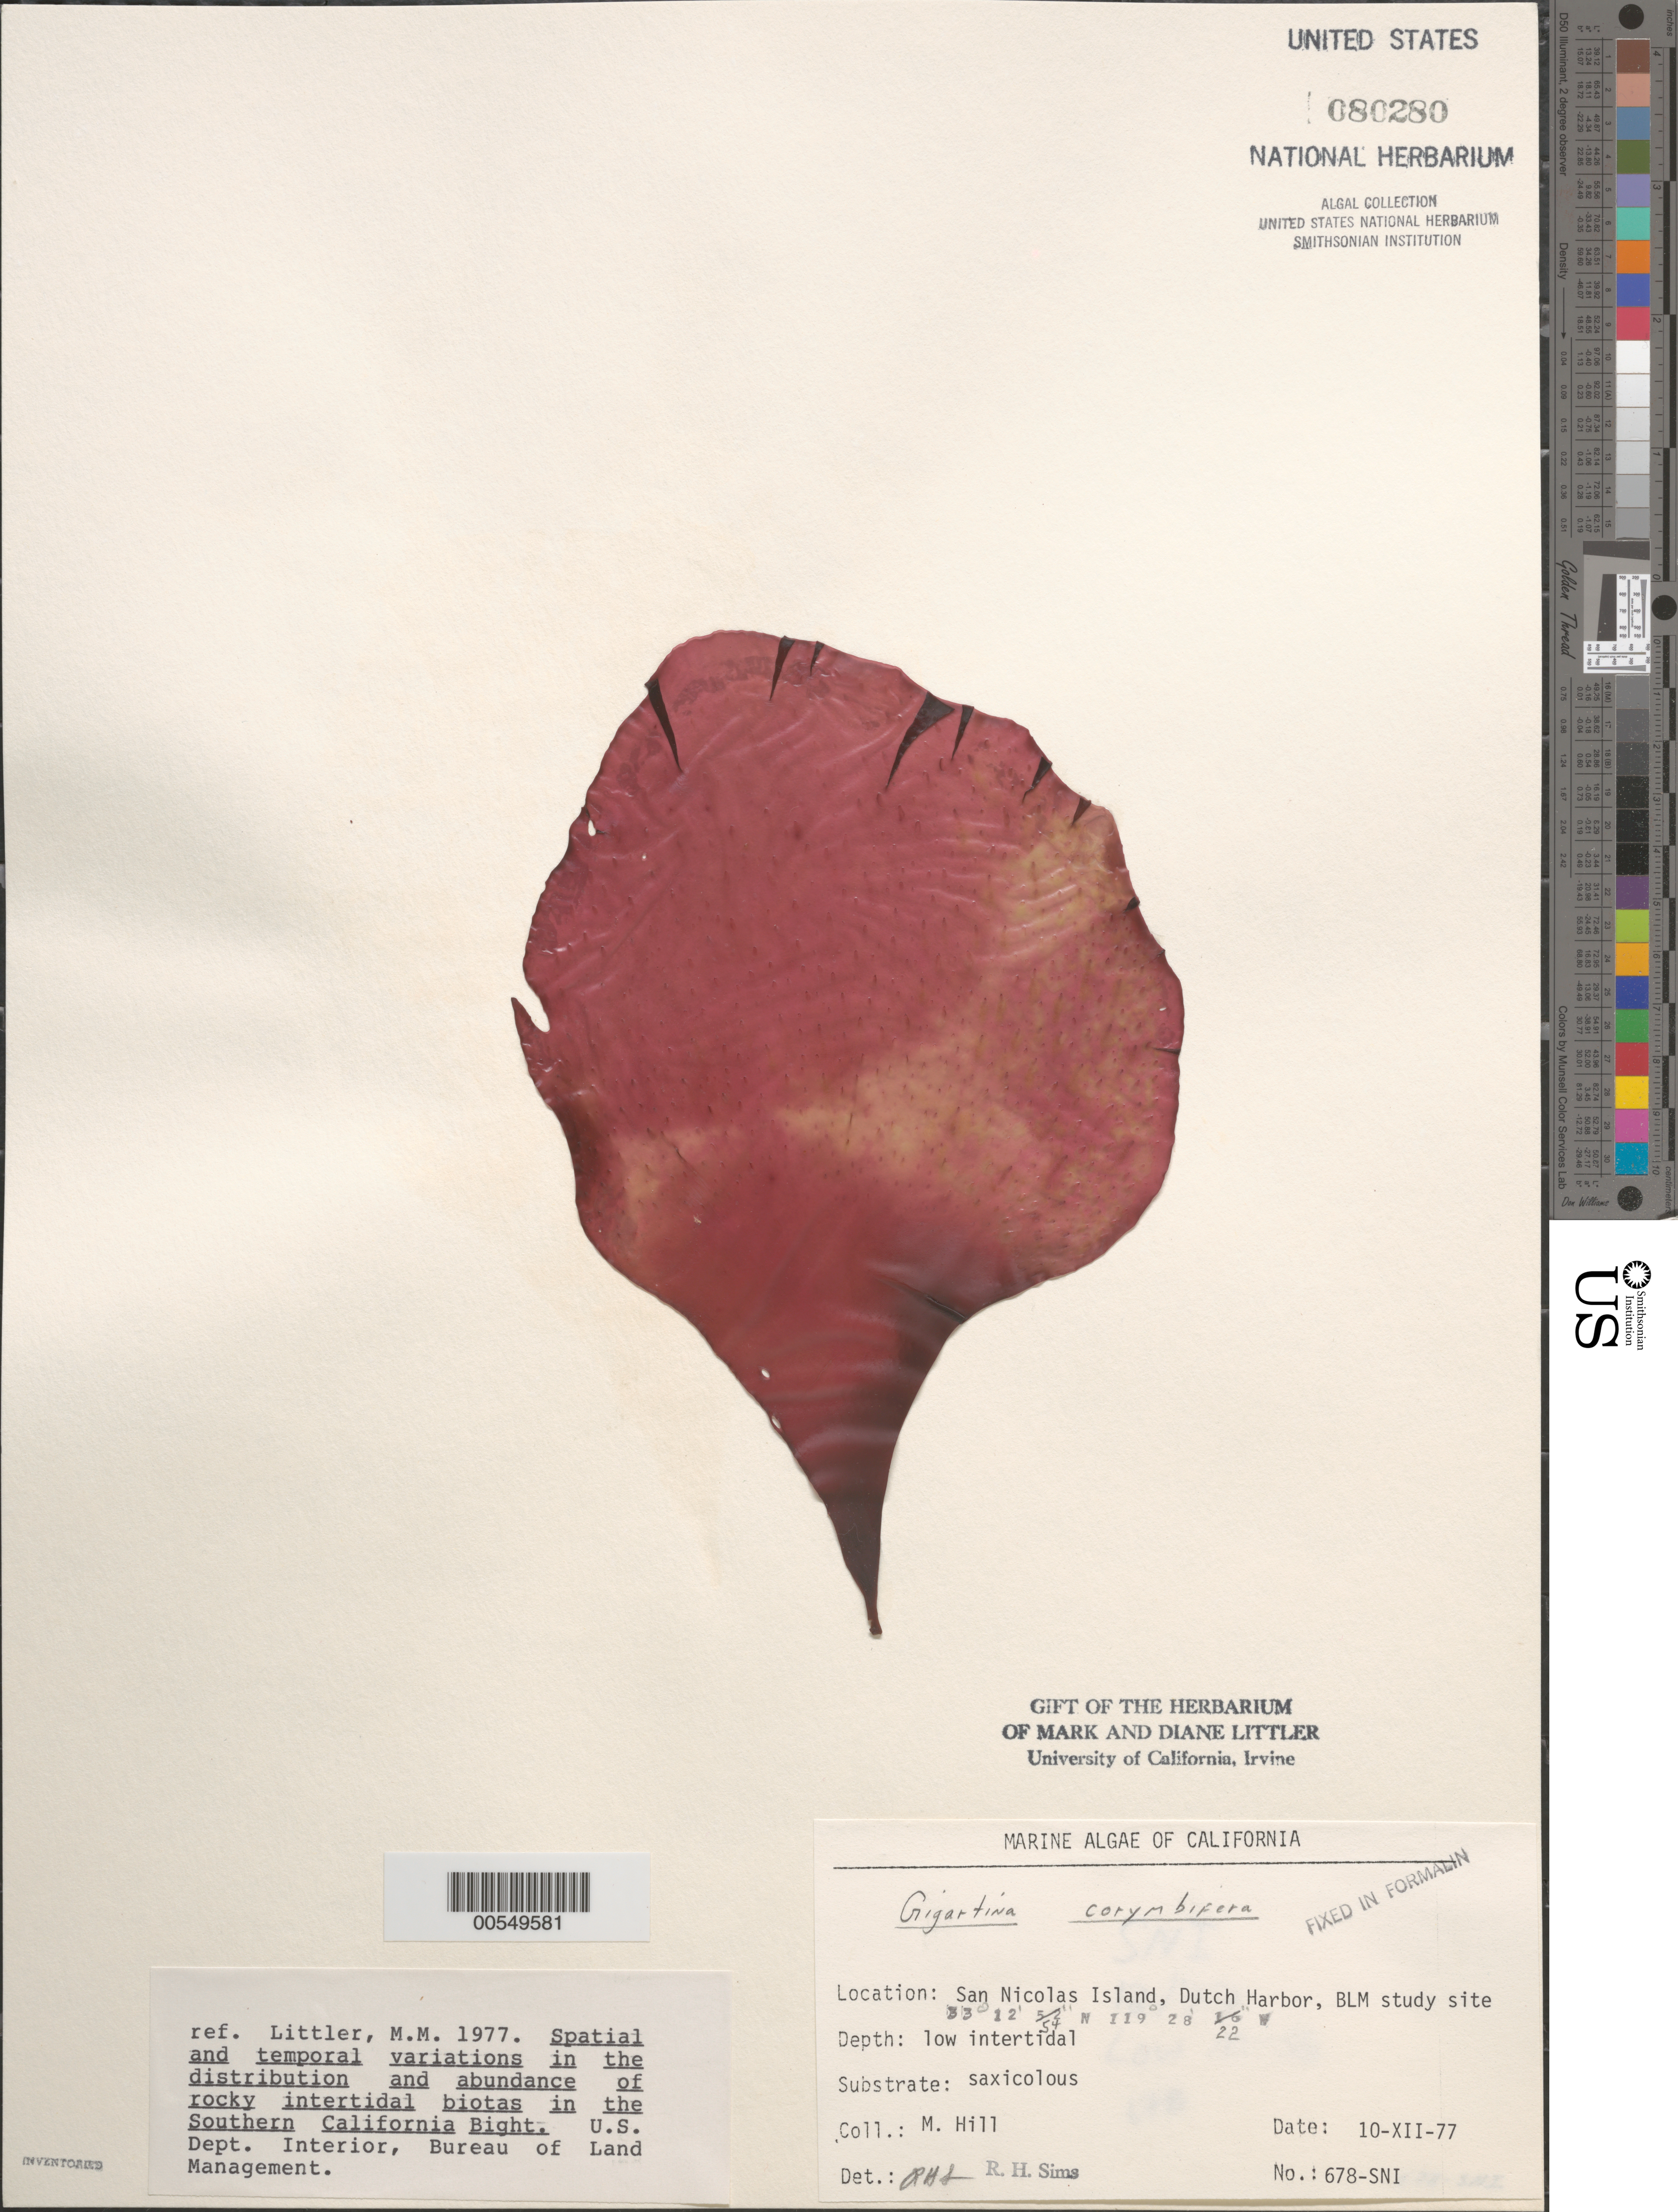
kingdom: Plantae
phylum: Rhodophyta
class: Florideophyceae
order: Gigartinales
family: Gigartinaceae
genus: Chondracanthus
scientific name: Chondracanthus corymbiferus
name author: (Kütz.) Guiry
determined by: Algae name updating Project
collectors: M. Hill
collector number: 678-SNI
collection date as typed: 10 Dec 1977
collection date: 1977-12-10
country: United States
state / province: California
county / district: Ventura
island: San Nicolas Island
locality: Dutch Harbor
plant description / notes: BLM-SOCALBIGHT Rocky Intertidal Survey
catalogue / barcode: US 80280